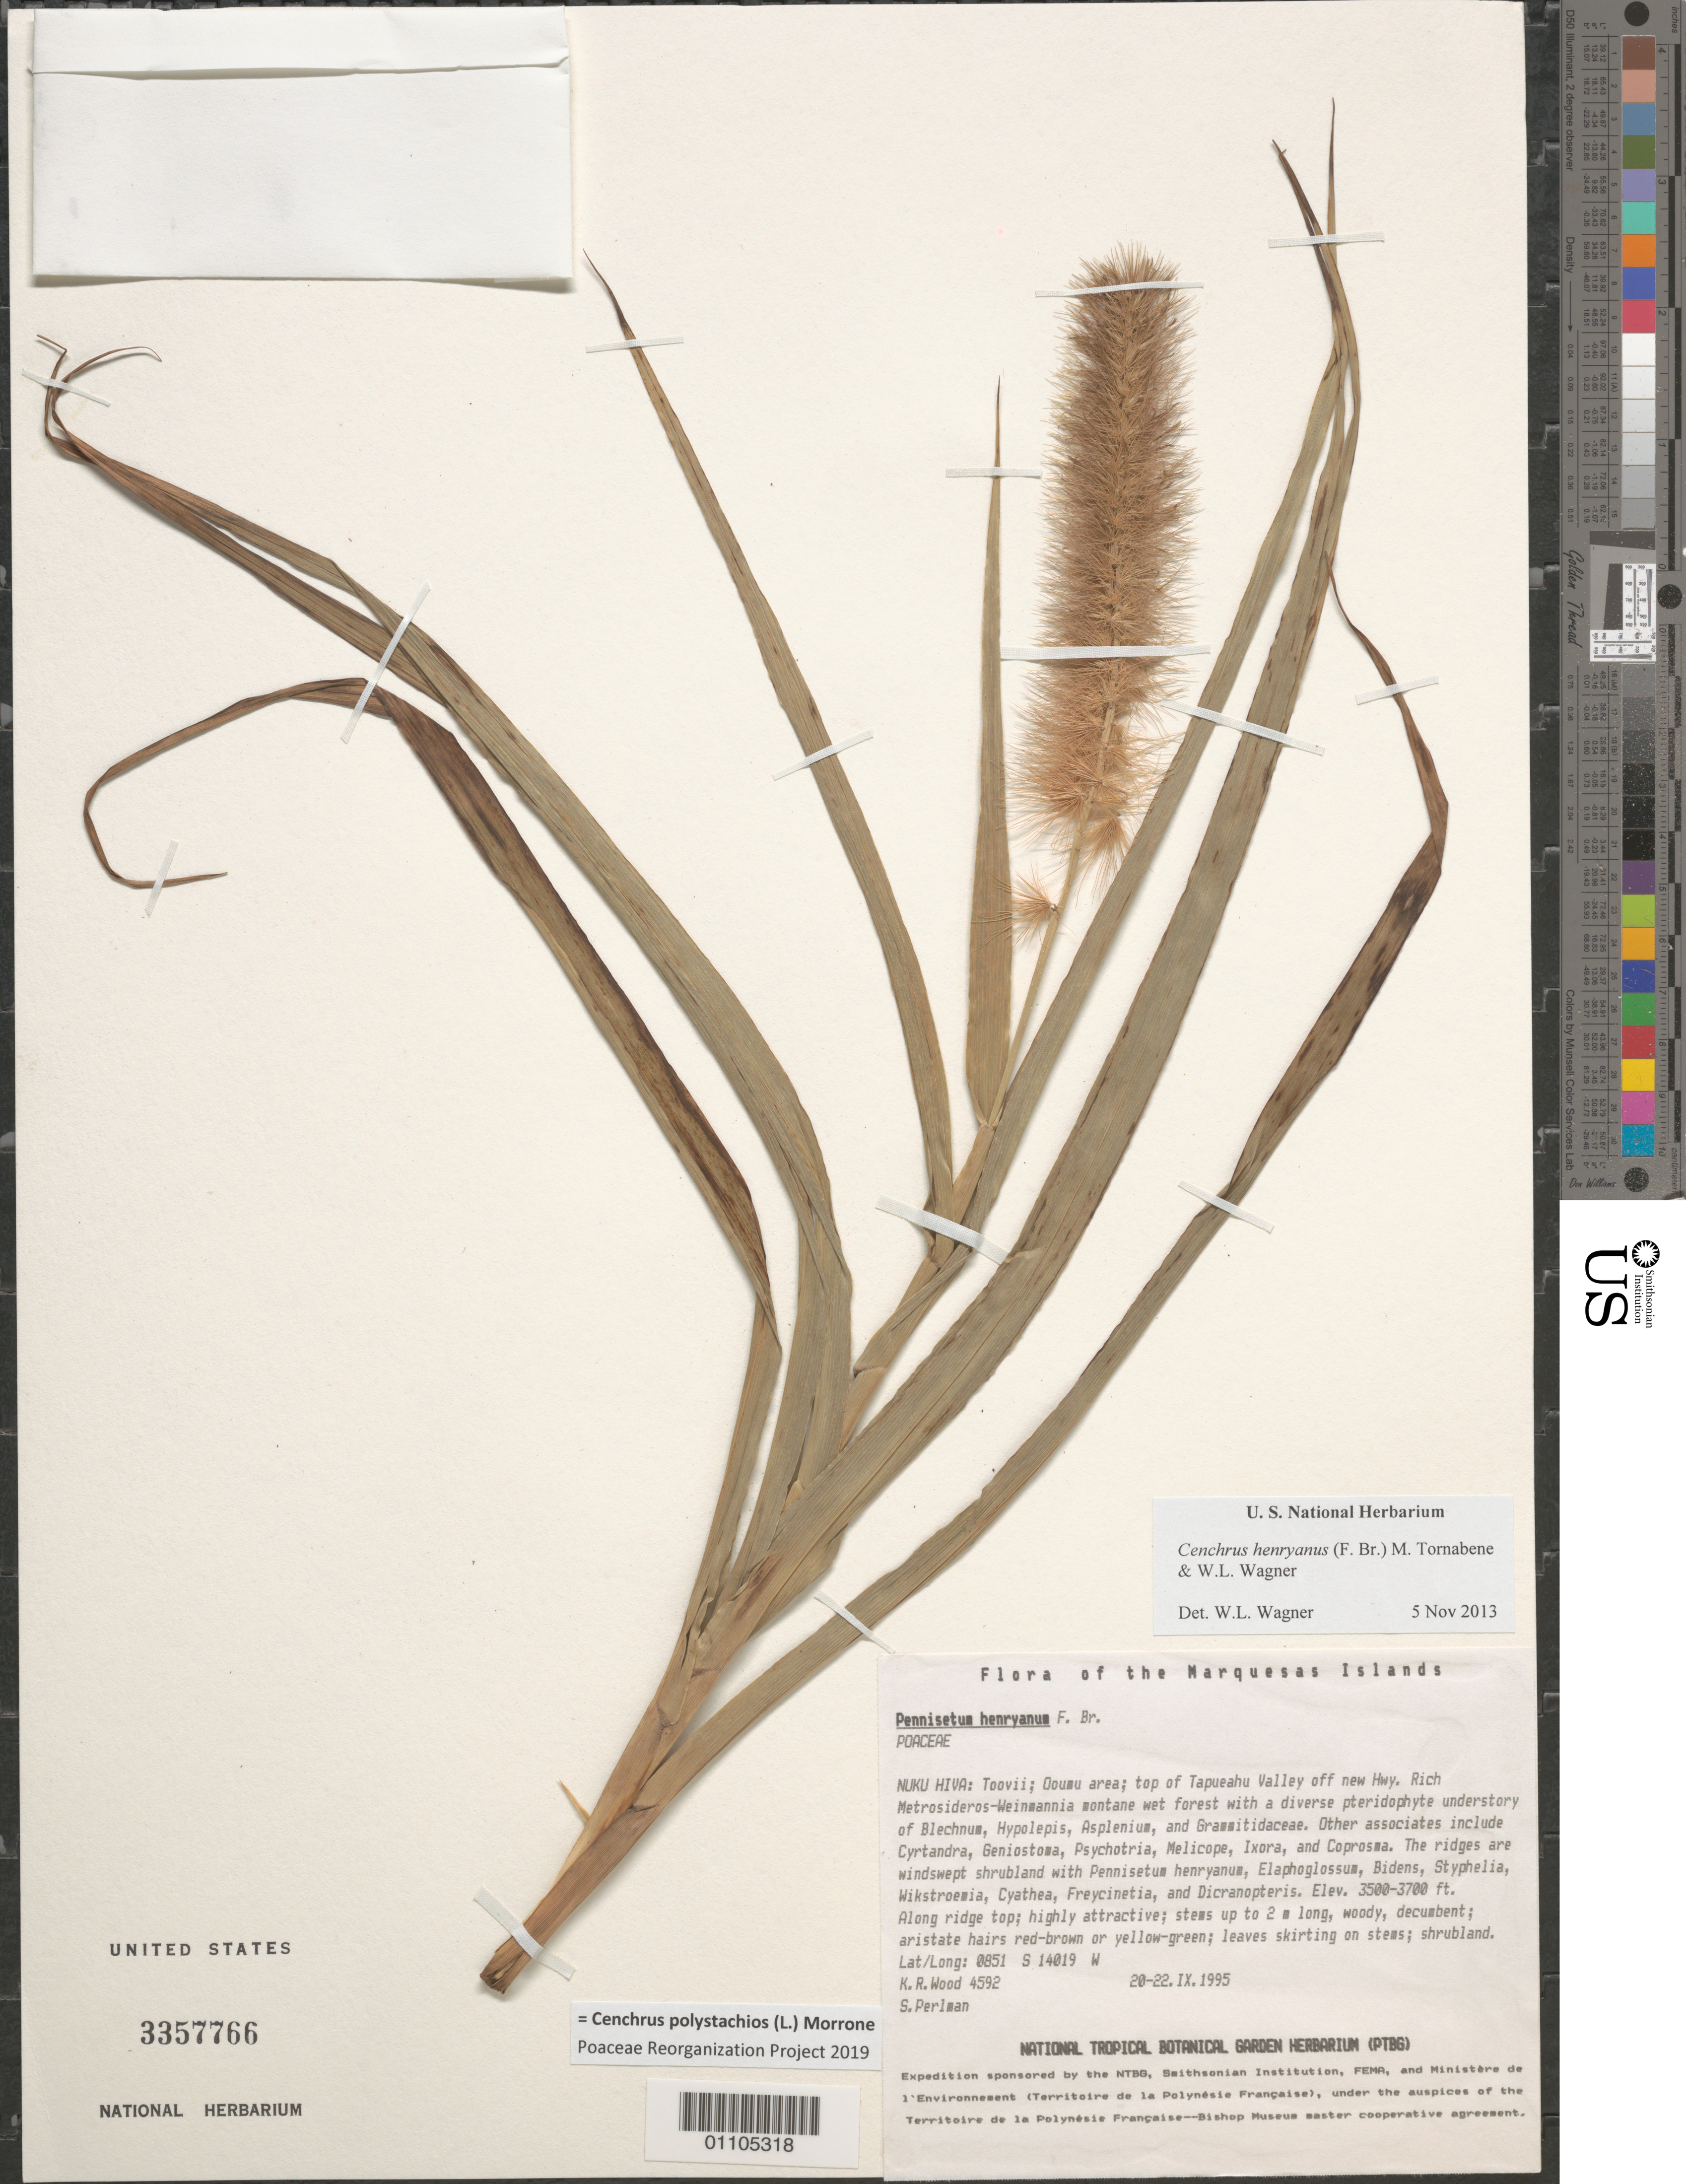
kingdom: Plantae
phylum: Tracheophyta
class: Liliopsida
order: Poales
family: Poaceae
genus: Cenchrus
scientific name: Cenchrus polystachios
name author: (L.) Morrone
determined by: Poaceae Reorganization Project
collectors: K. R. Wood & S. P. Perlman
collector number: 4592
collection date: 1995-09-20/1995-09-22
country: French Polynesia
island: Nuku Hiva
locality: Toovii, Ooumu area, top of Tapueahu Valley off new hwy. Along ridge top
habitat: Metrosideros-Weinmannia montane wet forests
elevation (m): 1067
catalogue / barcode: US 3357766